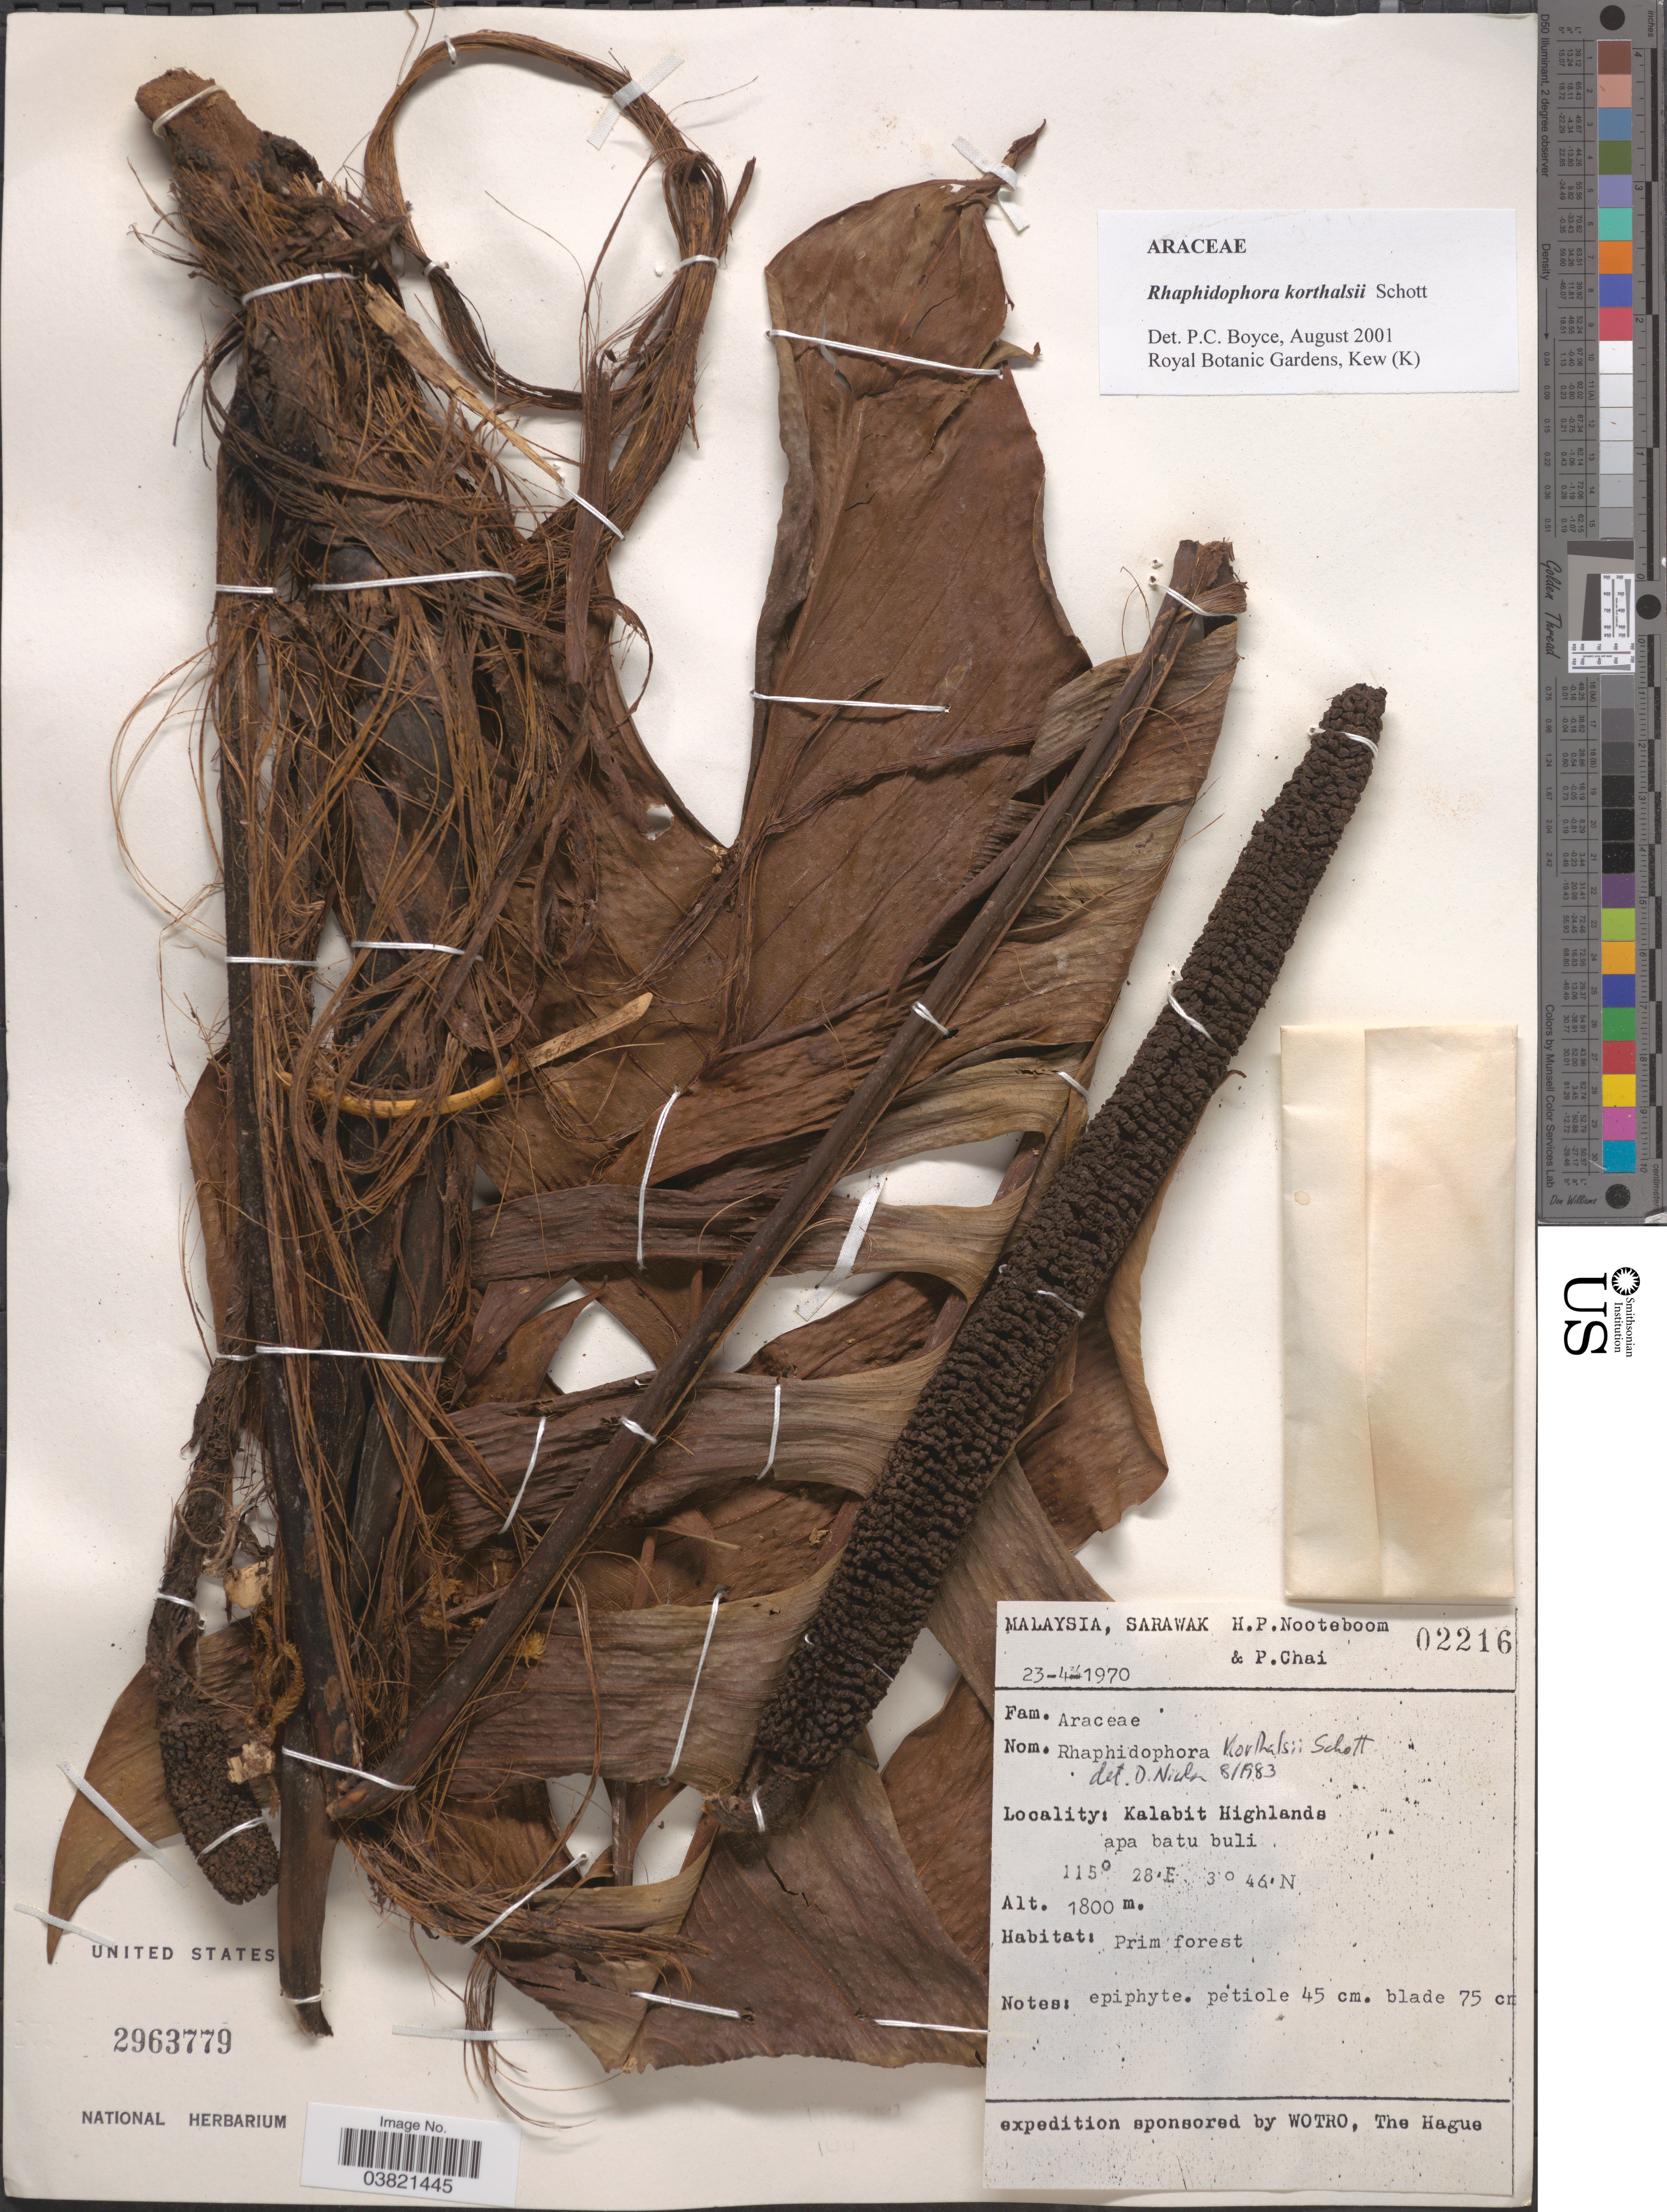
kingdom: Plantae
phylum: Tracheophyta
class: Liliopsida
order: Alismatales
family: Araceae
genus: Rhaphidophora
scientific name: Rhaphidophora korthalsii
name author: Schott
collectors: H. P. Nooteboom & P. Chai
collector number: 02216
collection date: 1970-04-23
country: Malaysia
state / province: Sarawak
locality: Kalabit Highlands apa batu buli.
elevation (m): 1800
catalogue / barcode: US 2963779